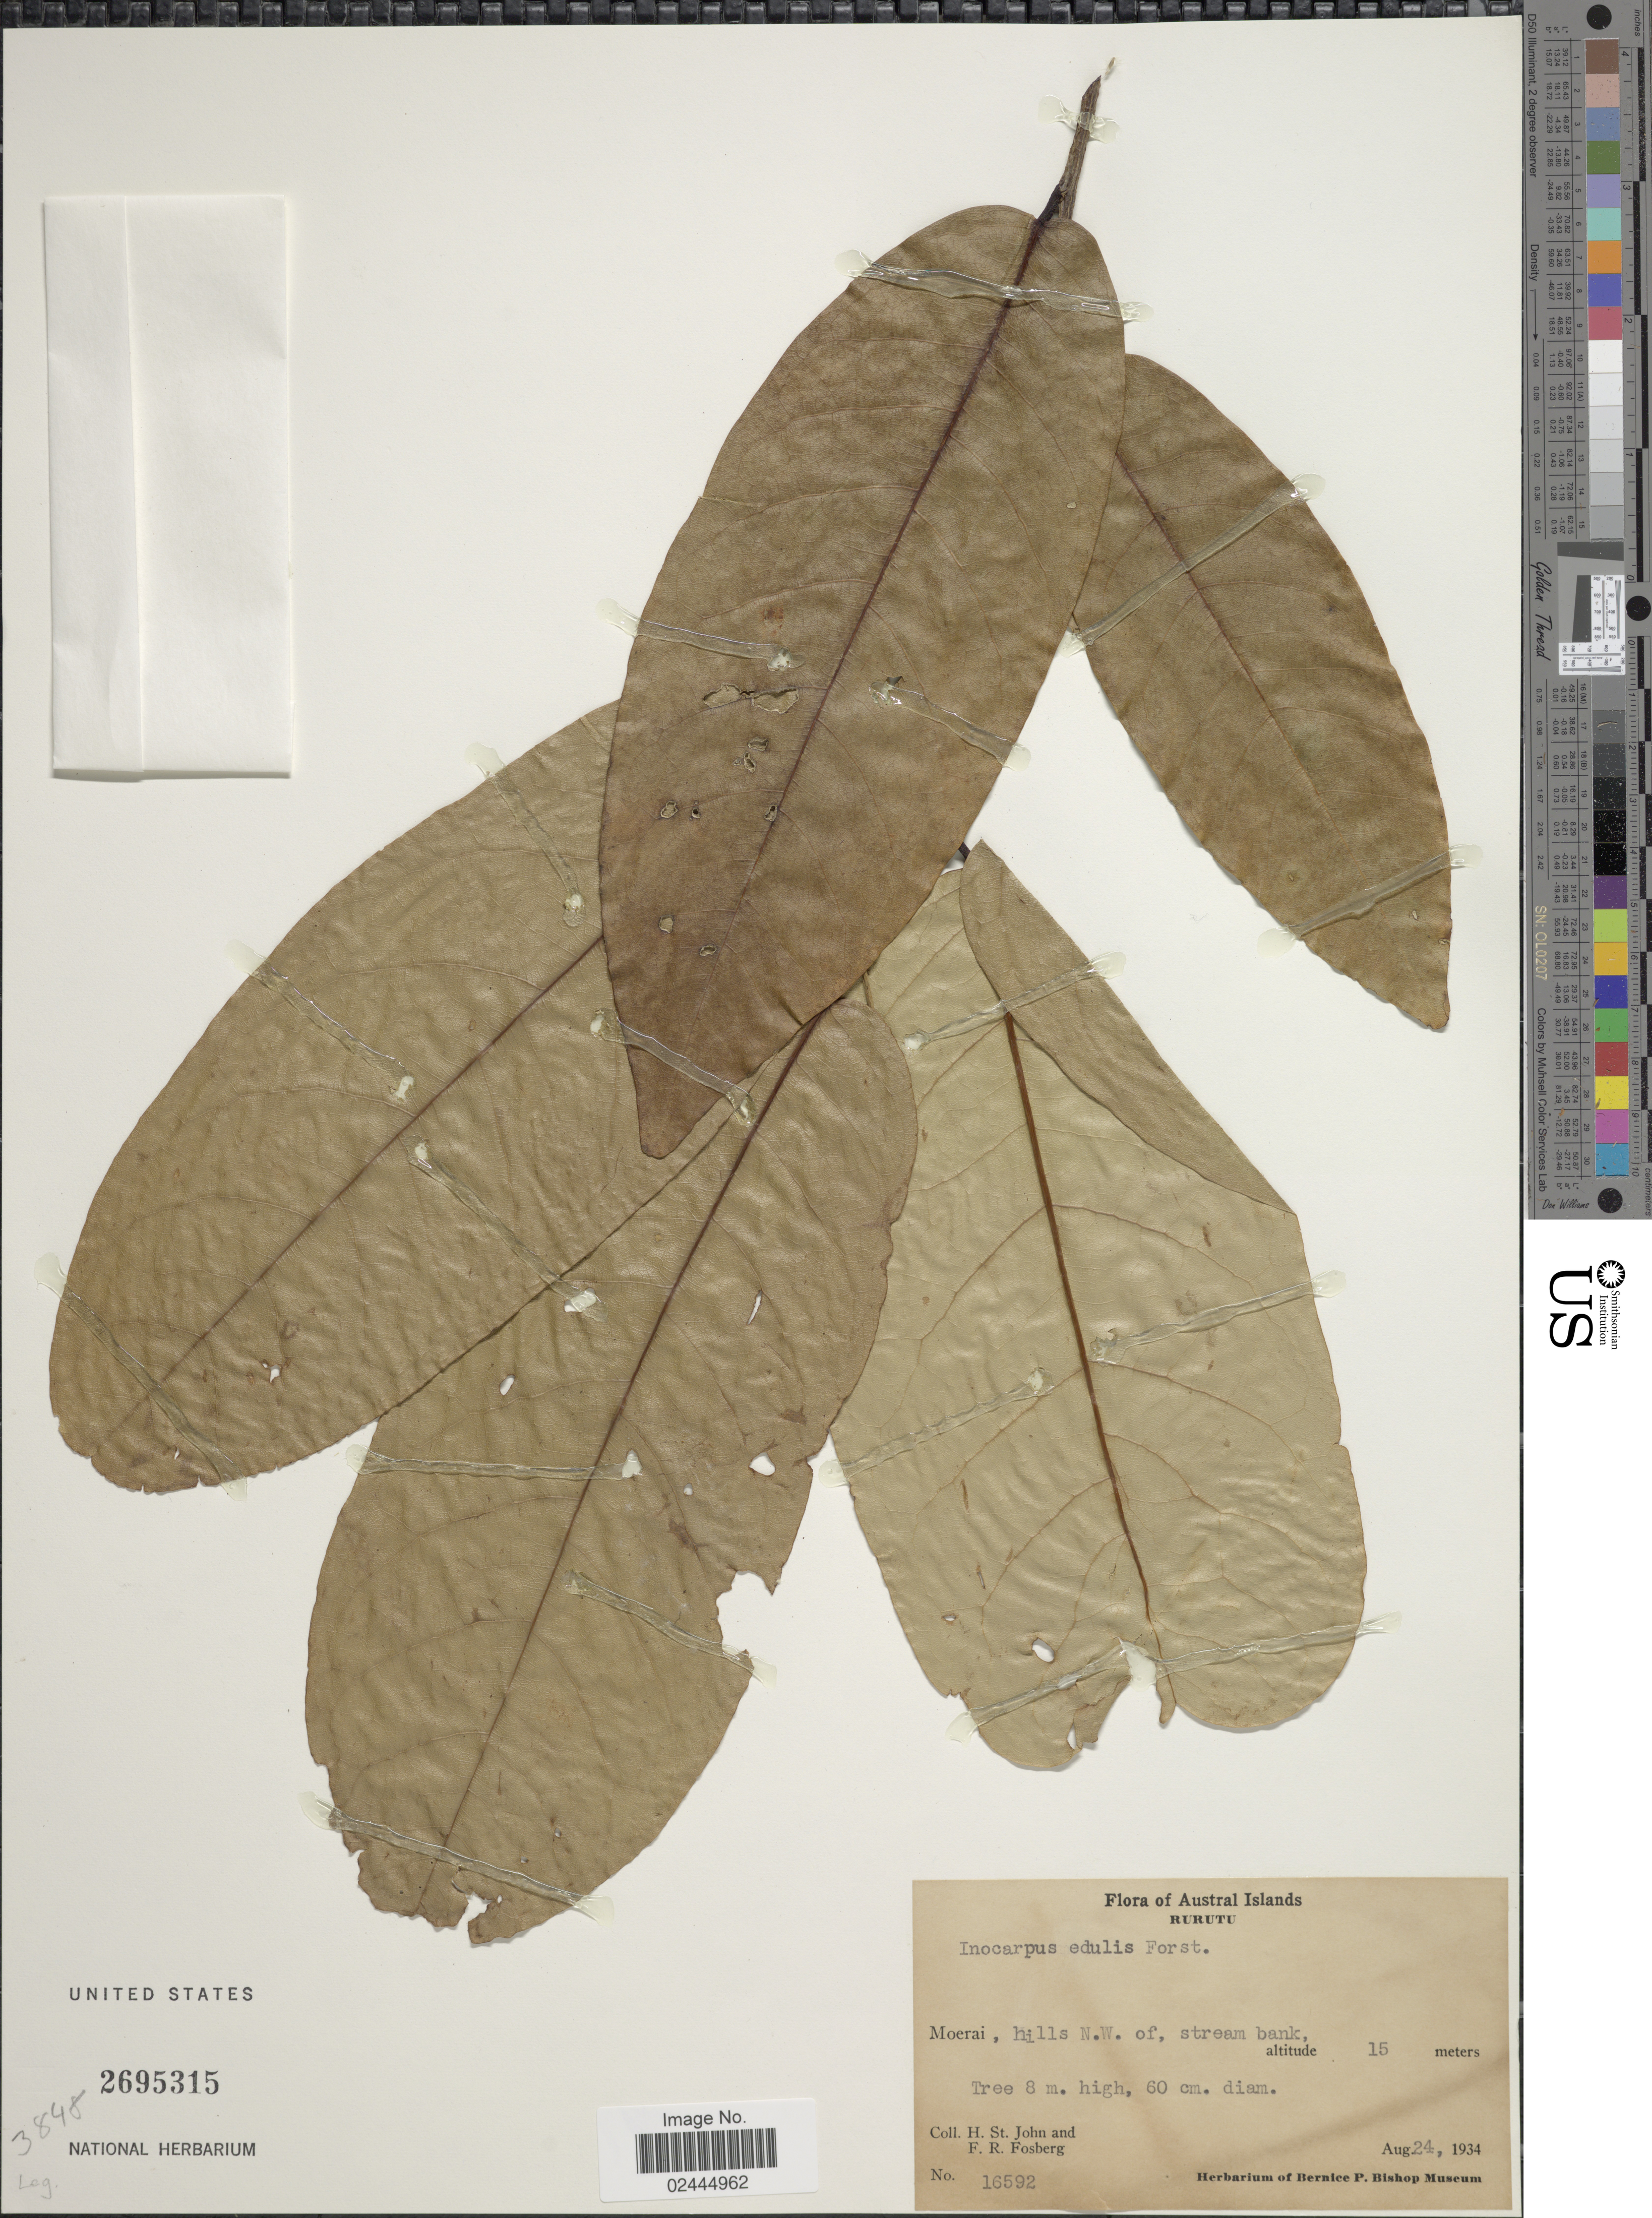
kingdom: Plantae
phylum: Tracheophyta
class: Magnoliopsida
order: Fabales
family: Fabaceae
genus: Inocarpus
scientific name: Inocarpus fagifer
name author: (Parkinson) Fosberg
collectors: H. St. John & F. R. Fosberg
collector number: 16592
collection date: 1934-08-24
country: French Polynesia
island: Rurutu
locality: Austral Islands, Rurutu, Moerai, hills N.W. of Stream bank.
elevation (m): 15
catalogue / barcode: US 2695315